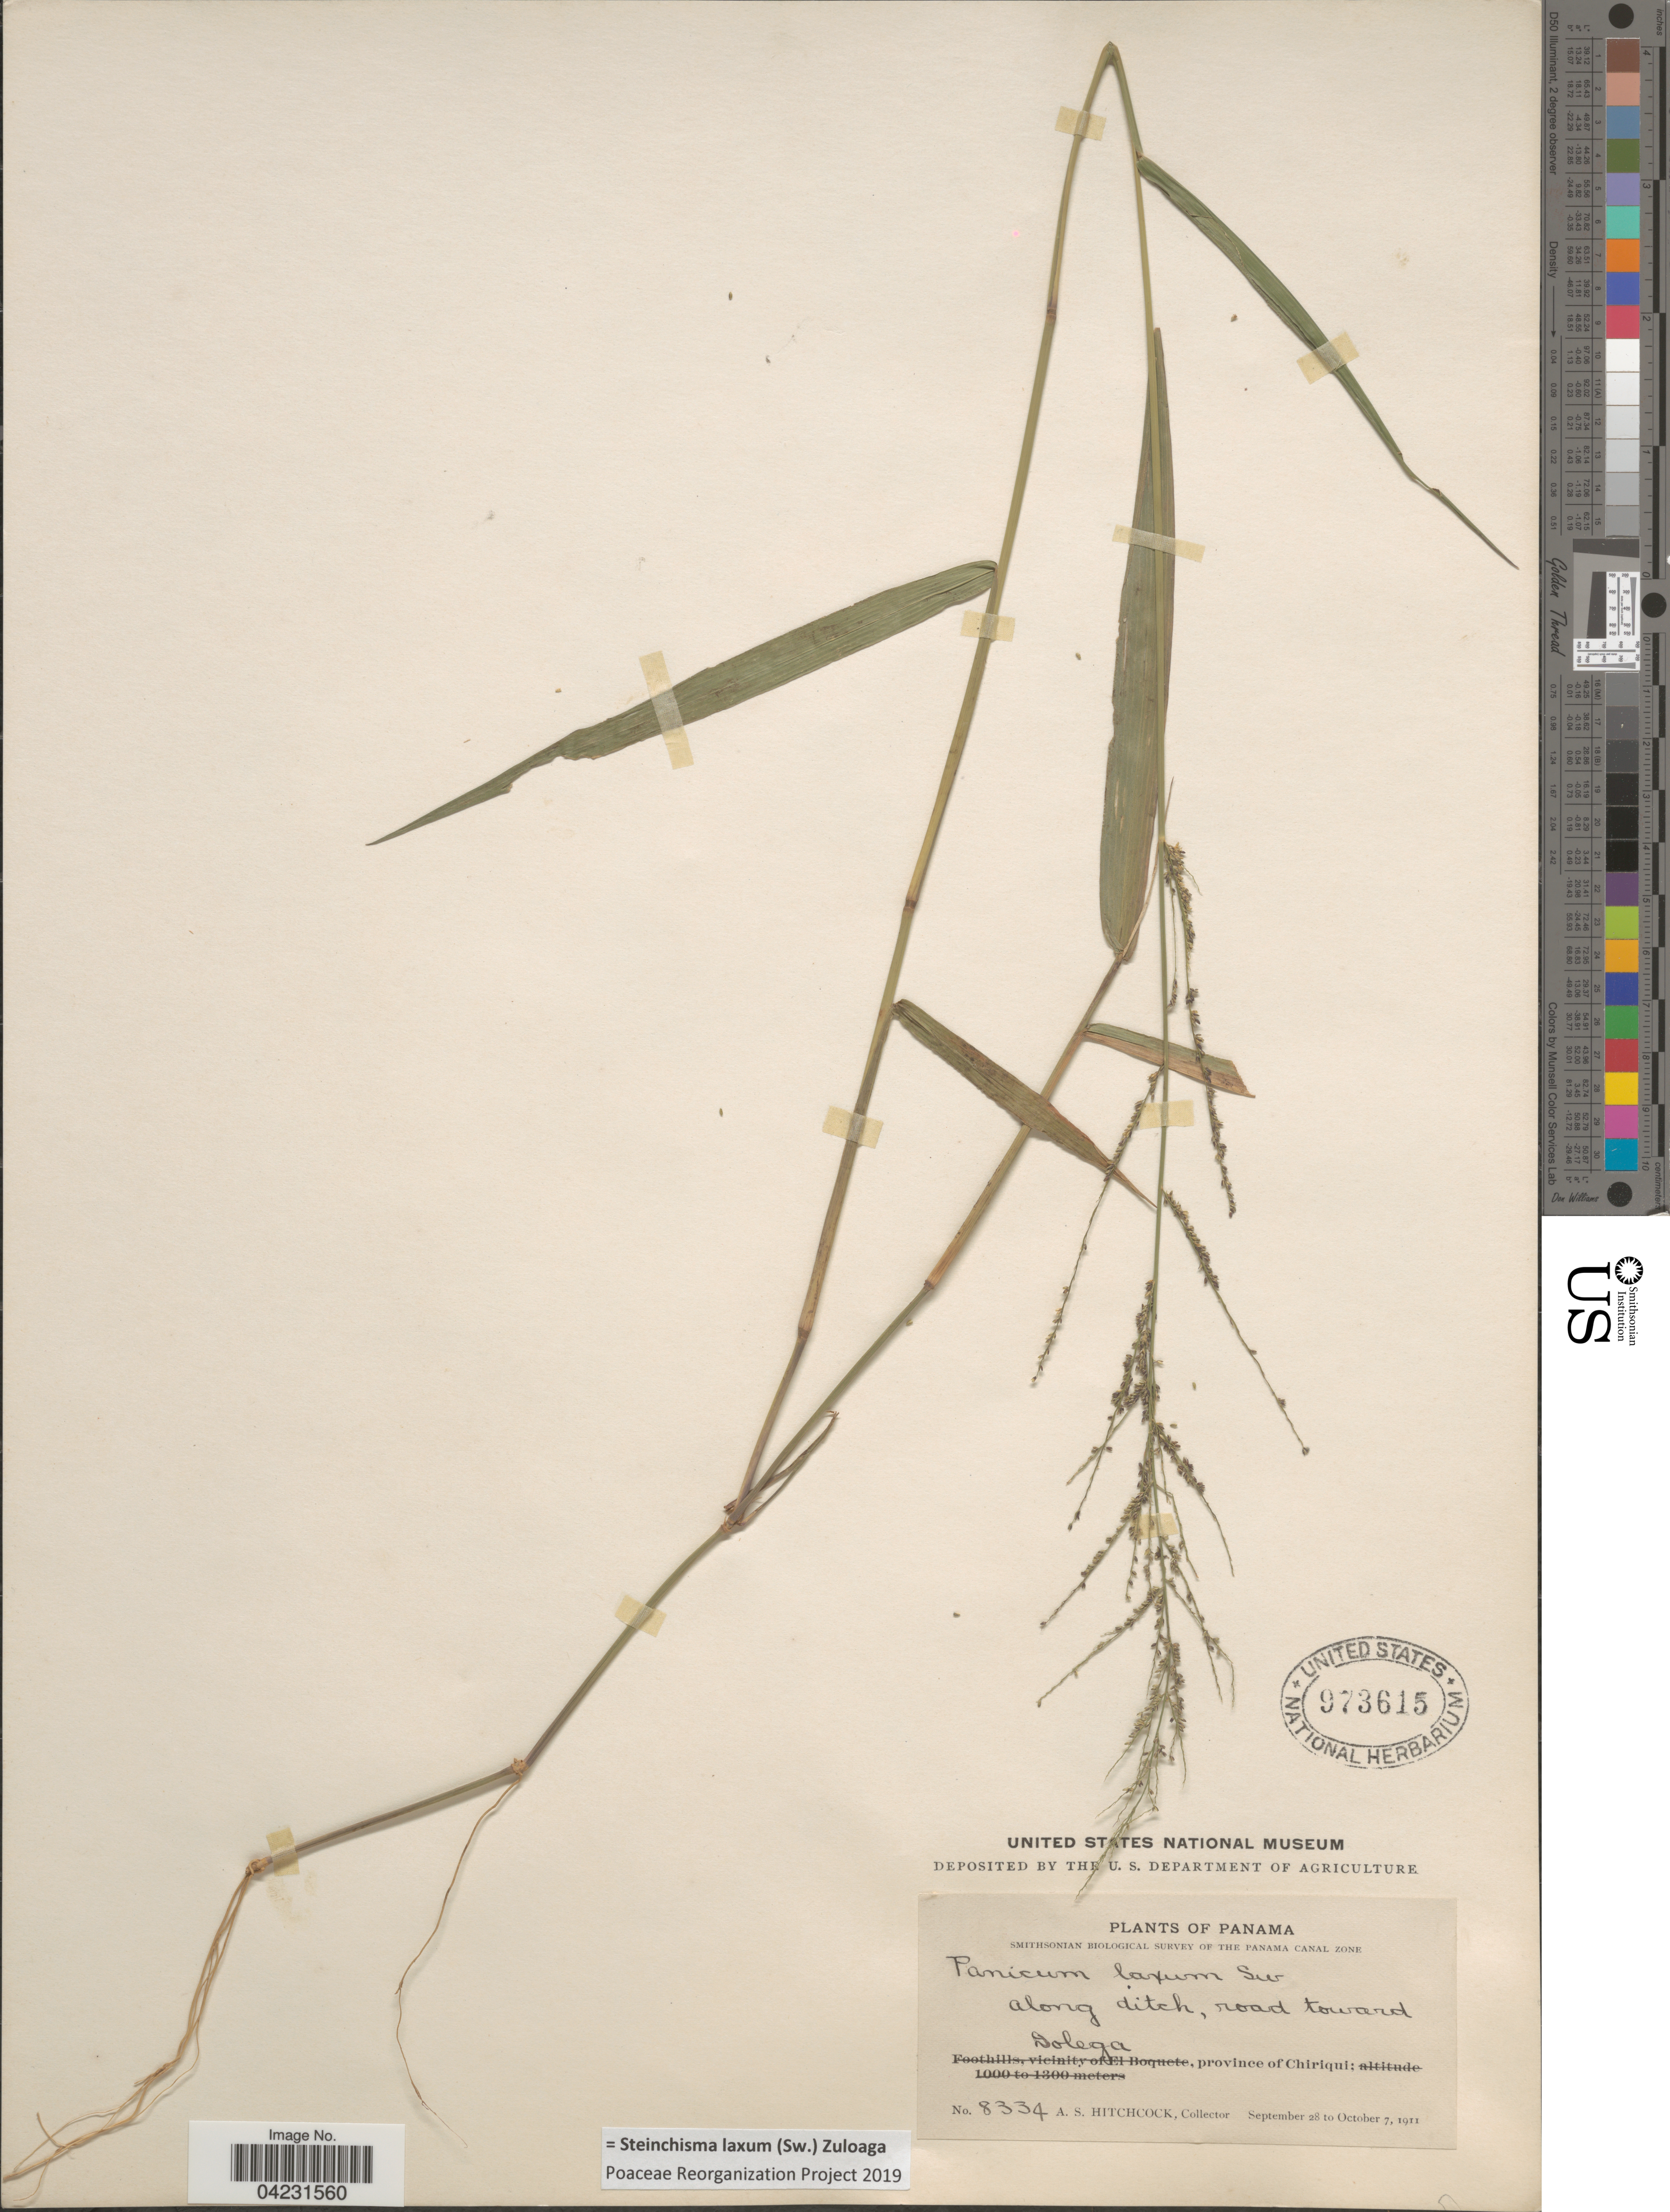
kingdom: Plantae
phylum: Tracheophyta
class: Liliopsida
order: Poales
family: Poaceae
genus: Steinchisma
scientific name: Steinchisma laxum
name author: (Sw.) Zuloaga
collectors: A. S. Hitchcock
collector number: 8334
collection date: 1911-09-28/1911-10-07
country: Panama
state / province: Chiriqui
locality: Smithsonian Biological Survey of the Panama Canal Zone. Along ditch, road toward Dolega.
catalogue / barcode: US 973615